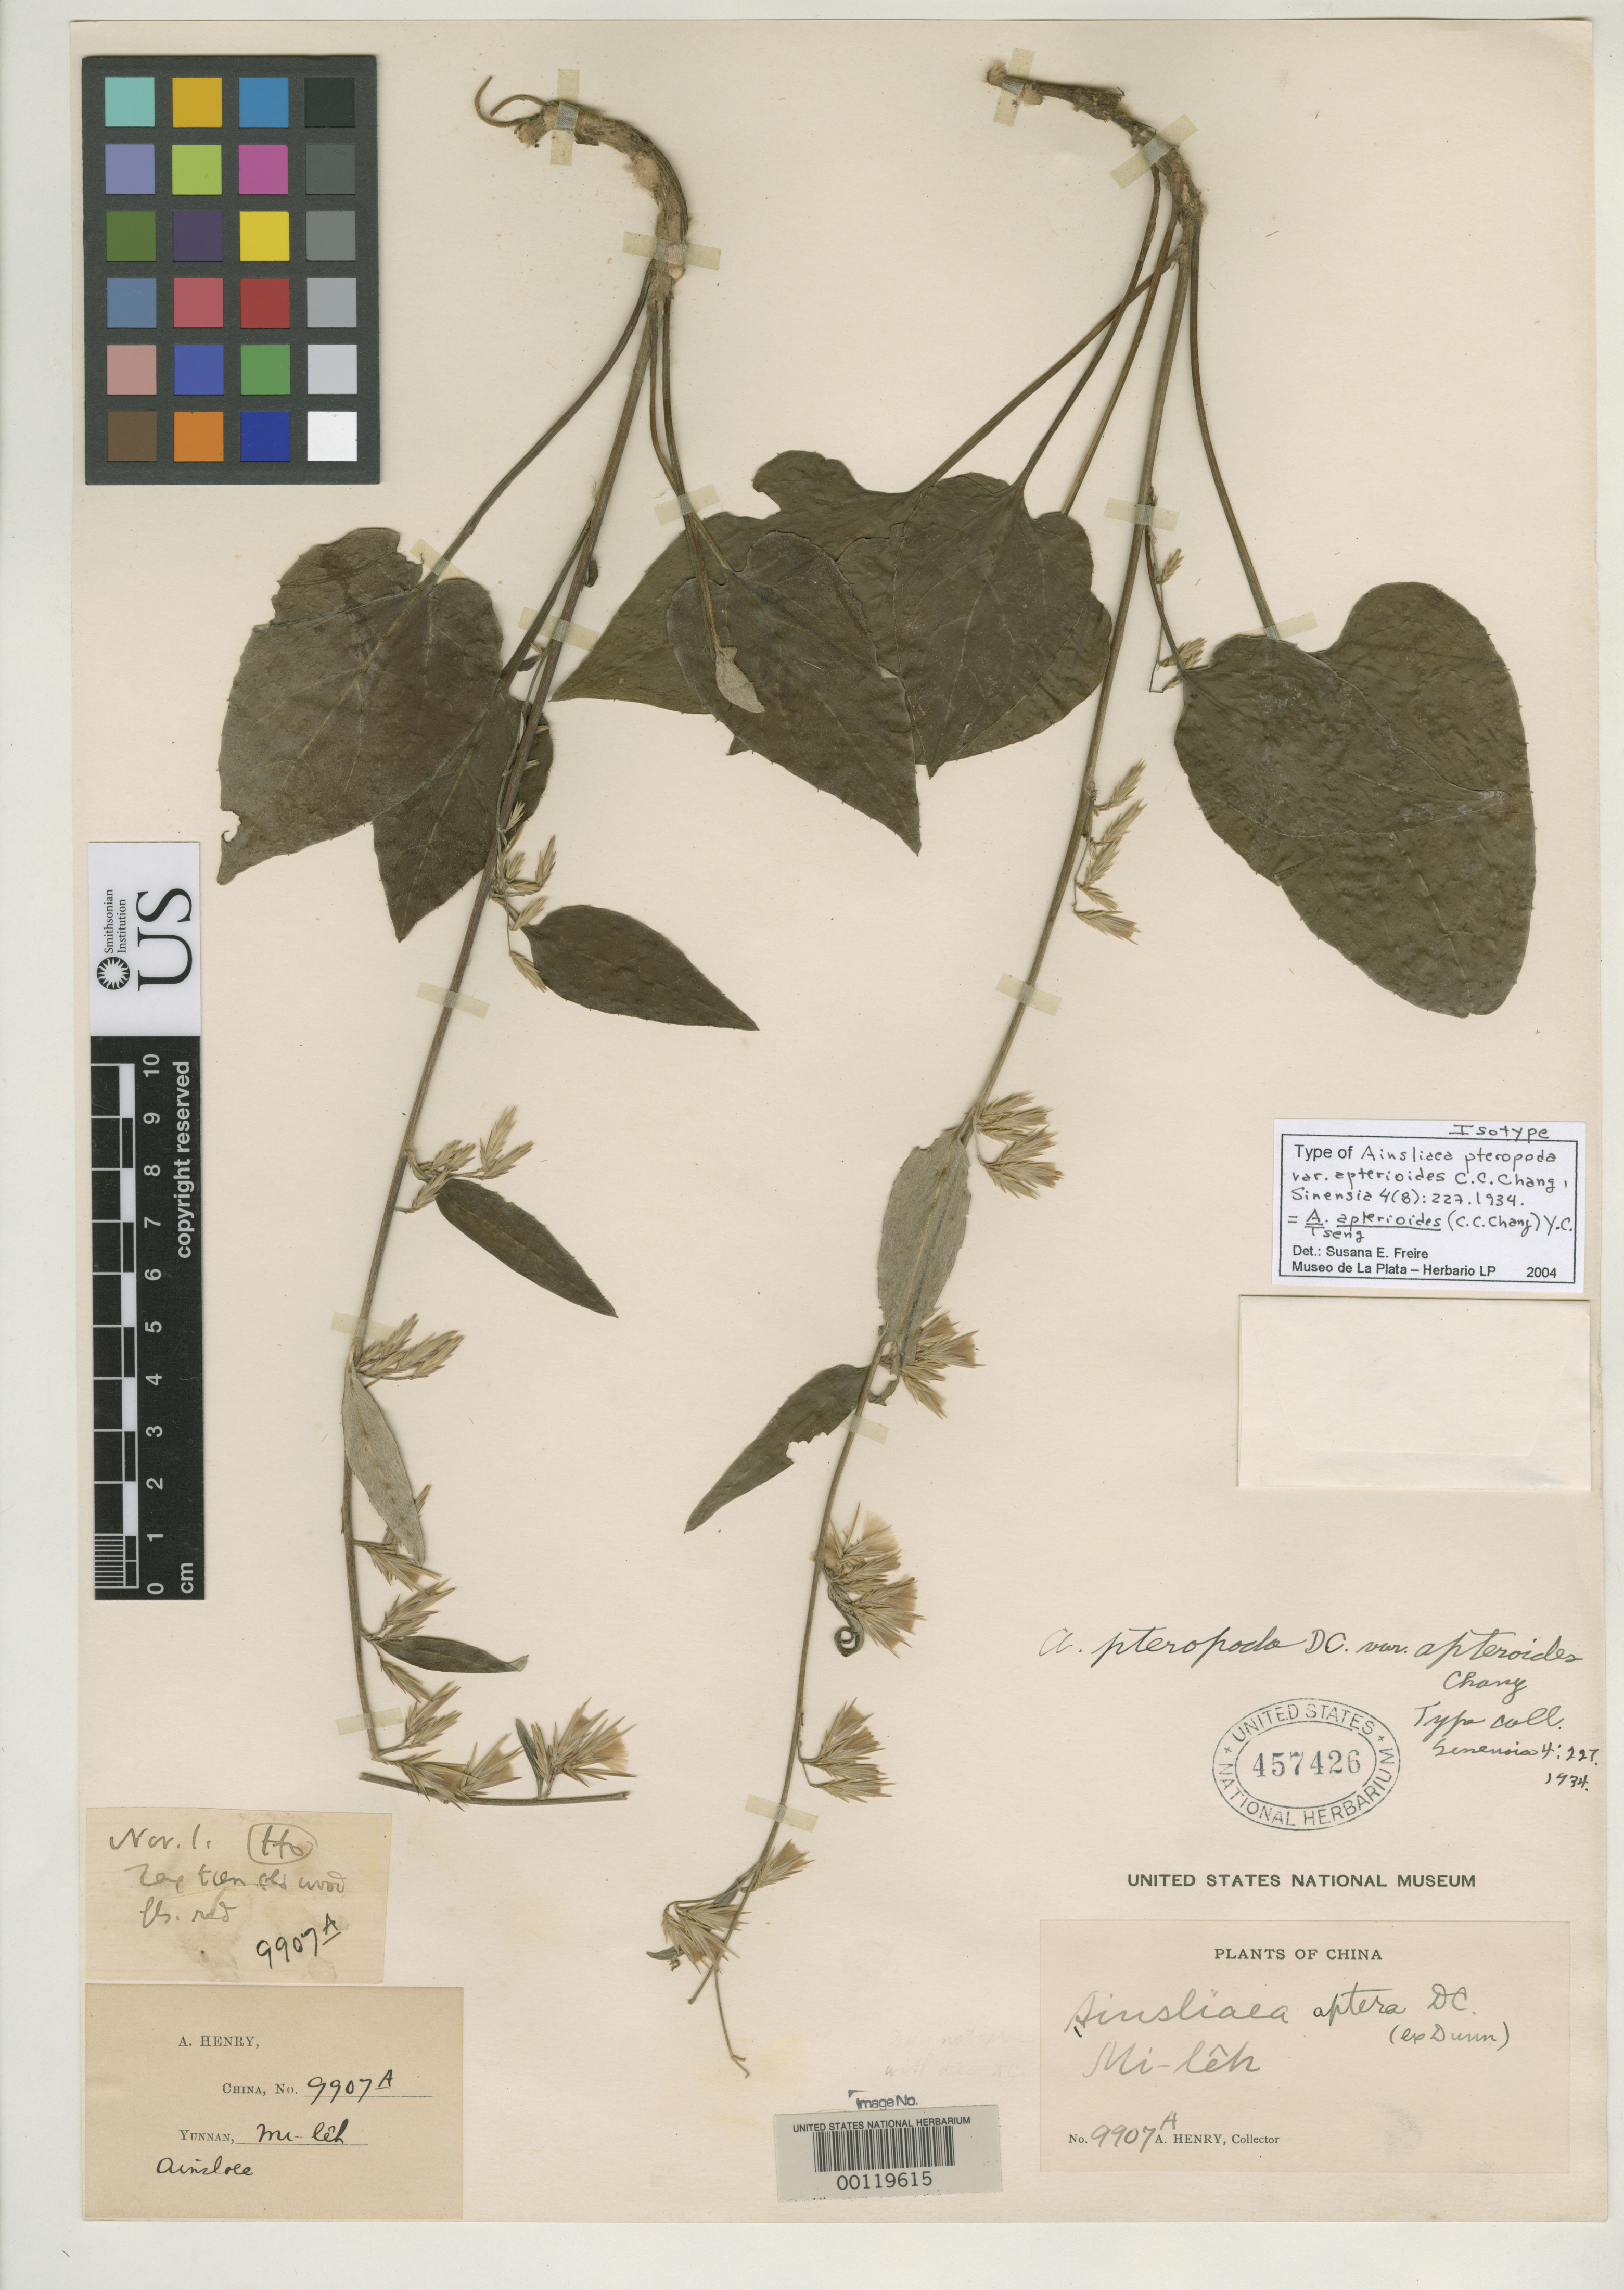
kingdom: Plantae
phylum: Tracheophyta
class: Magnoliopsida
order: Asterales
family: Asteraceae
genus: Ainsliaea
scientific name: Ainsliaea pteropoda var. apteroides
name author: C.C. Chang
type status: Isotype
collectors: A. Henry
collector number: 9907 A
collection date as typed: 01 Nov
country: China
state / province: Yunnan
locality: Mi-le district.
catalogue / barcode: US 457426